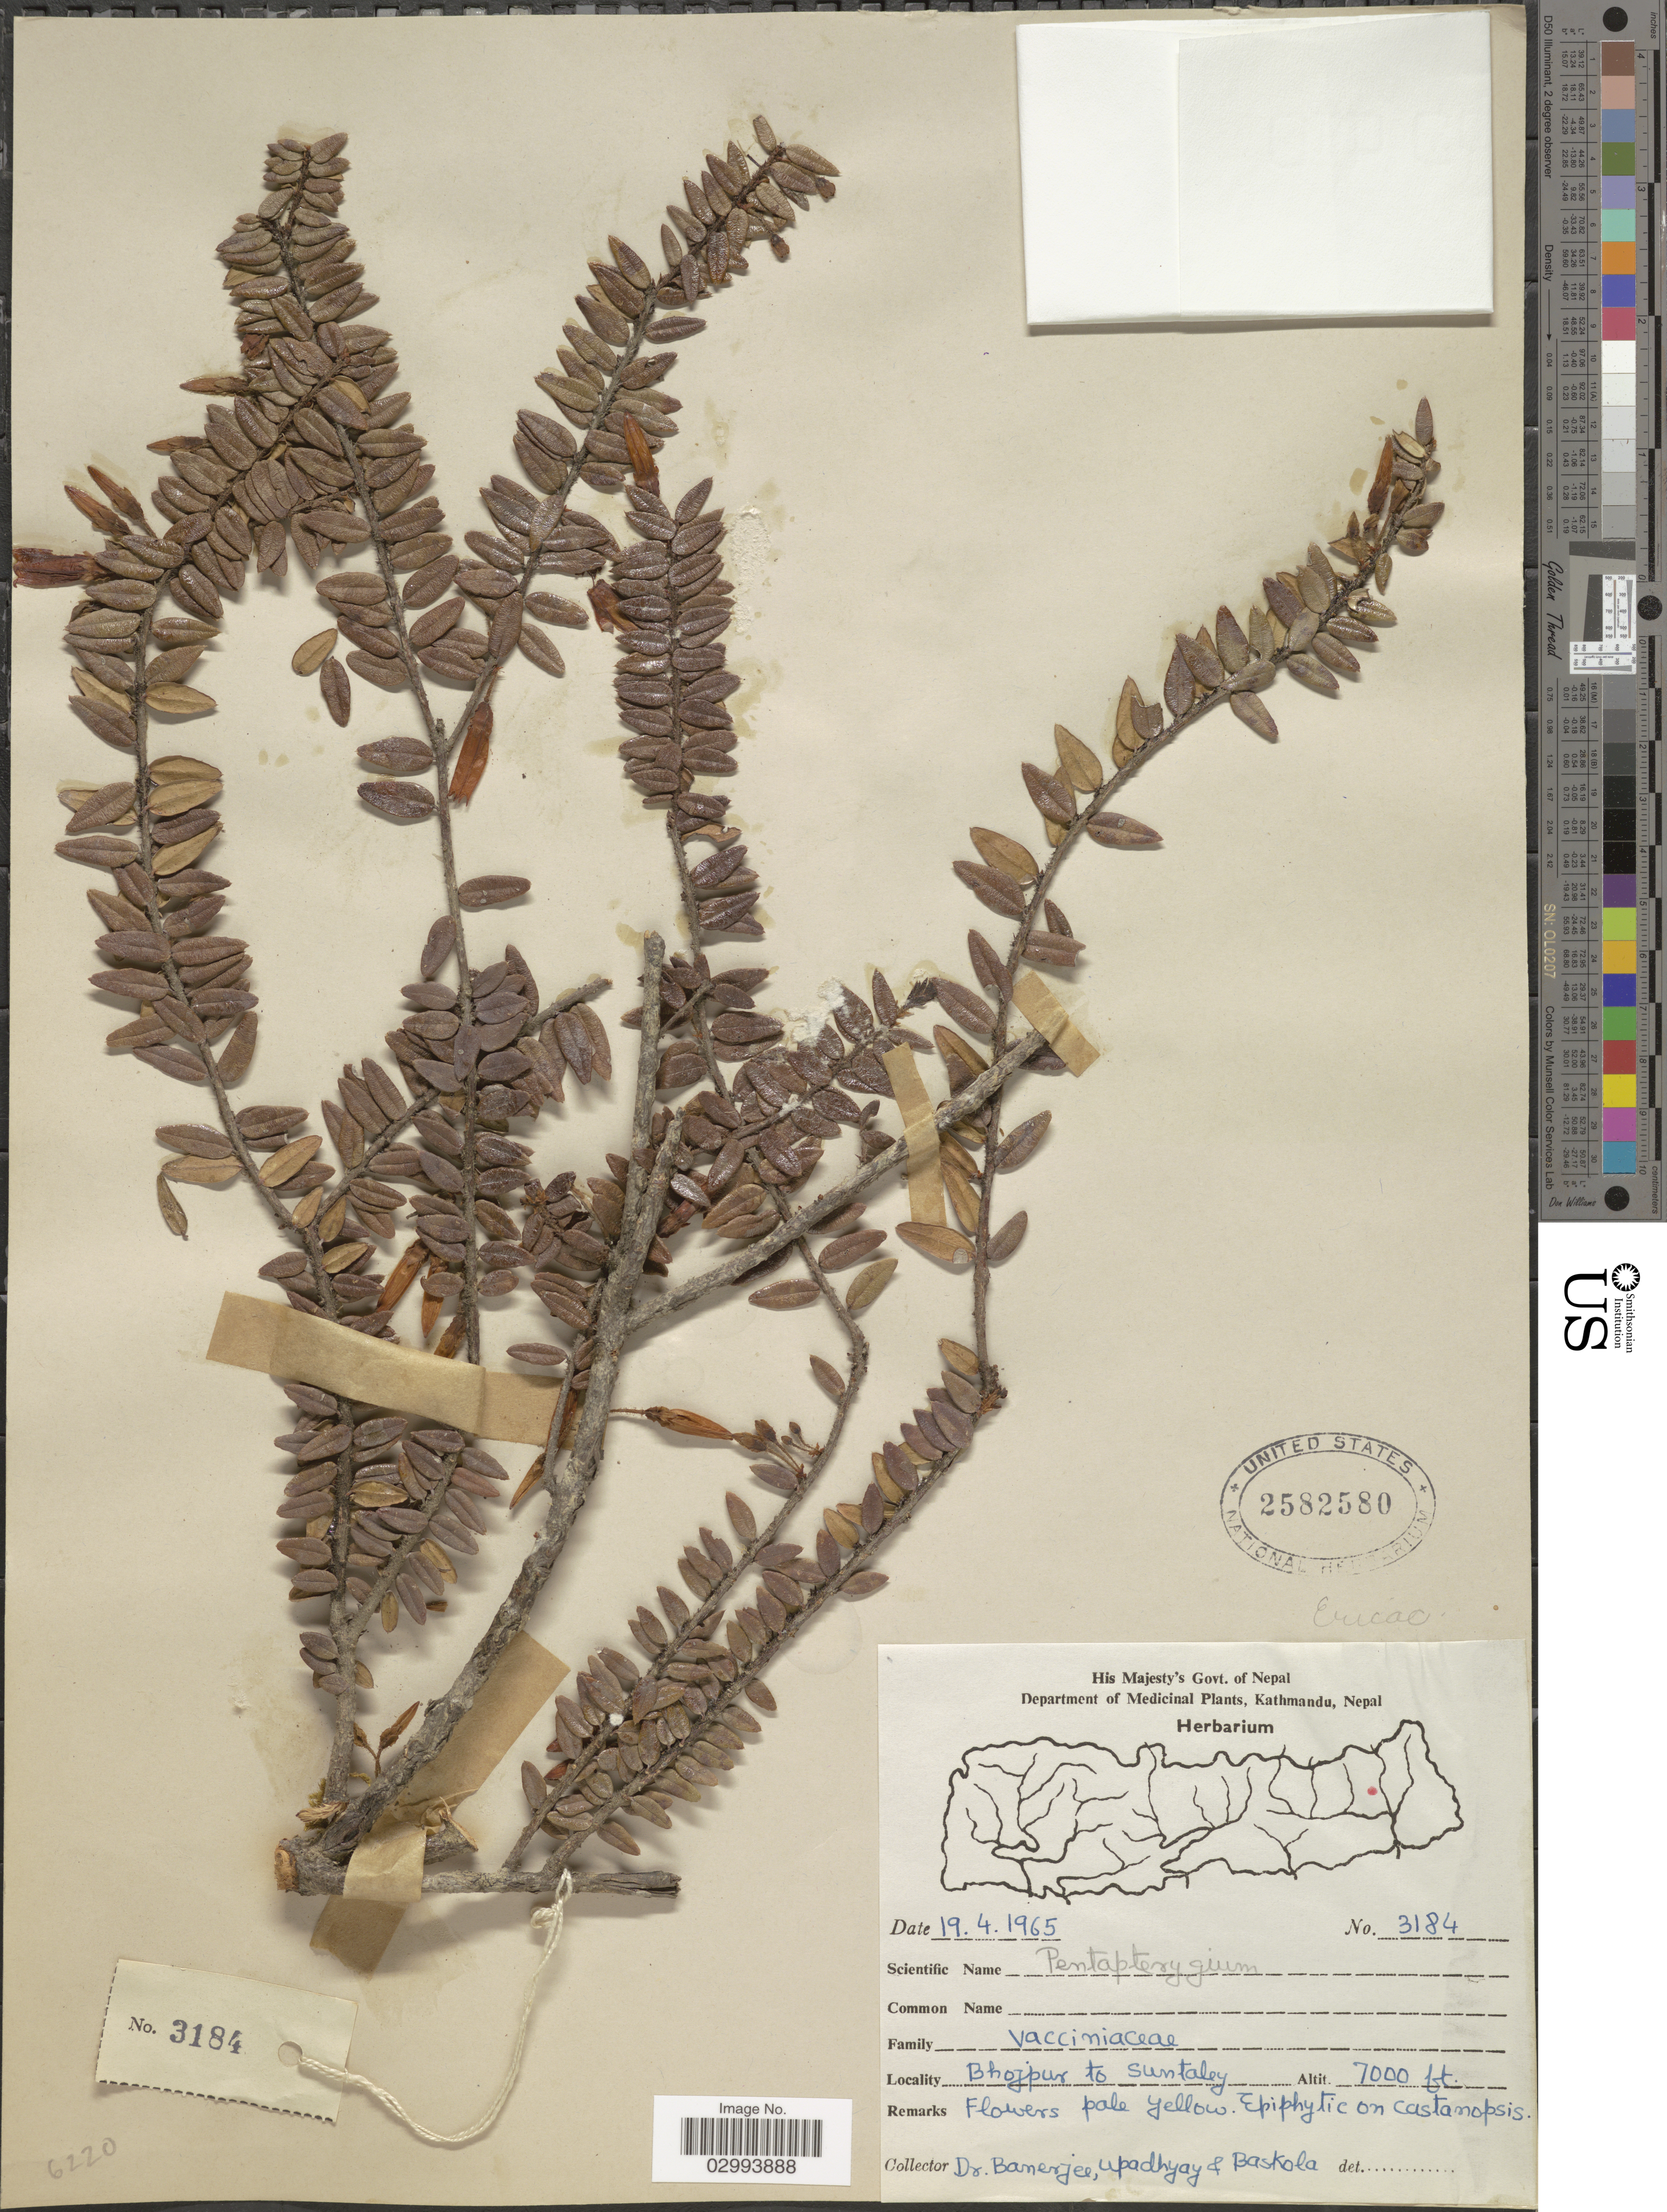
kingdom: Plantae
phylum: Tracheophyta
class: Magnoliopsida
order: Ericales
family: Ericaceae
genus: Pentapterygium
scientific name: Pentapterygium sp.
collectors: -. Banerjee, Upadhyay, -- & Baskola, --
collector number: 3184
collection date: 1965-04-19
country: Nepal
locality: Bhojpur to Suntaley.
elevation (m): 2134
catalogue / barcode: US 2582580